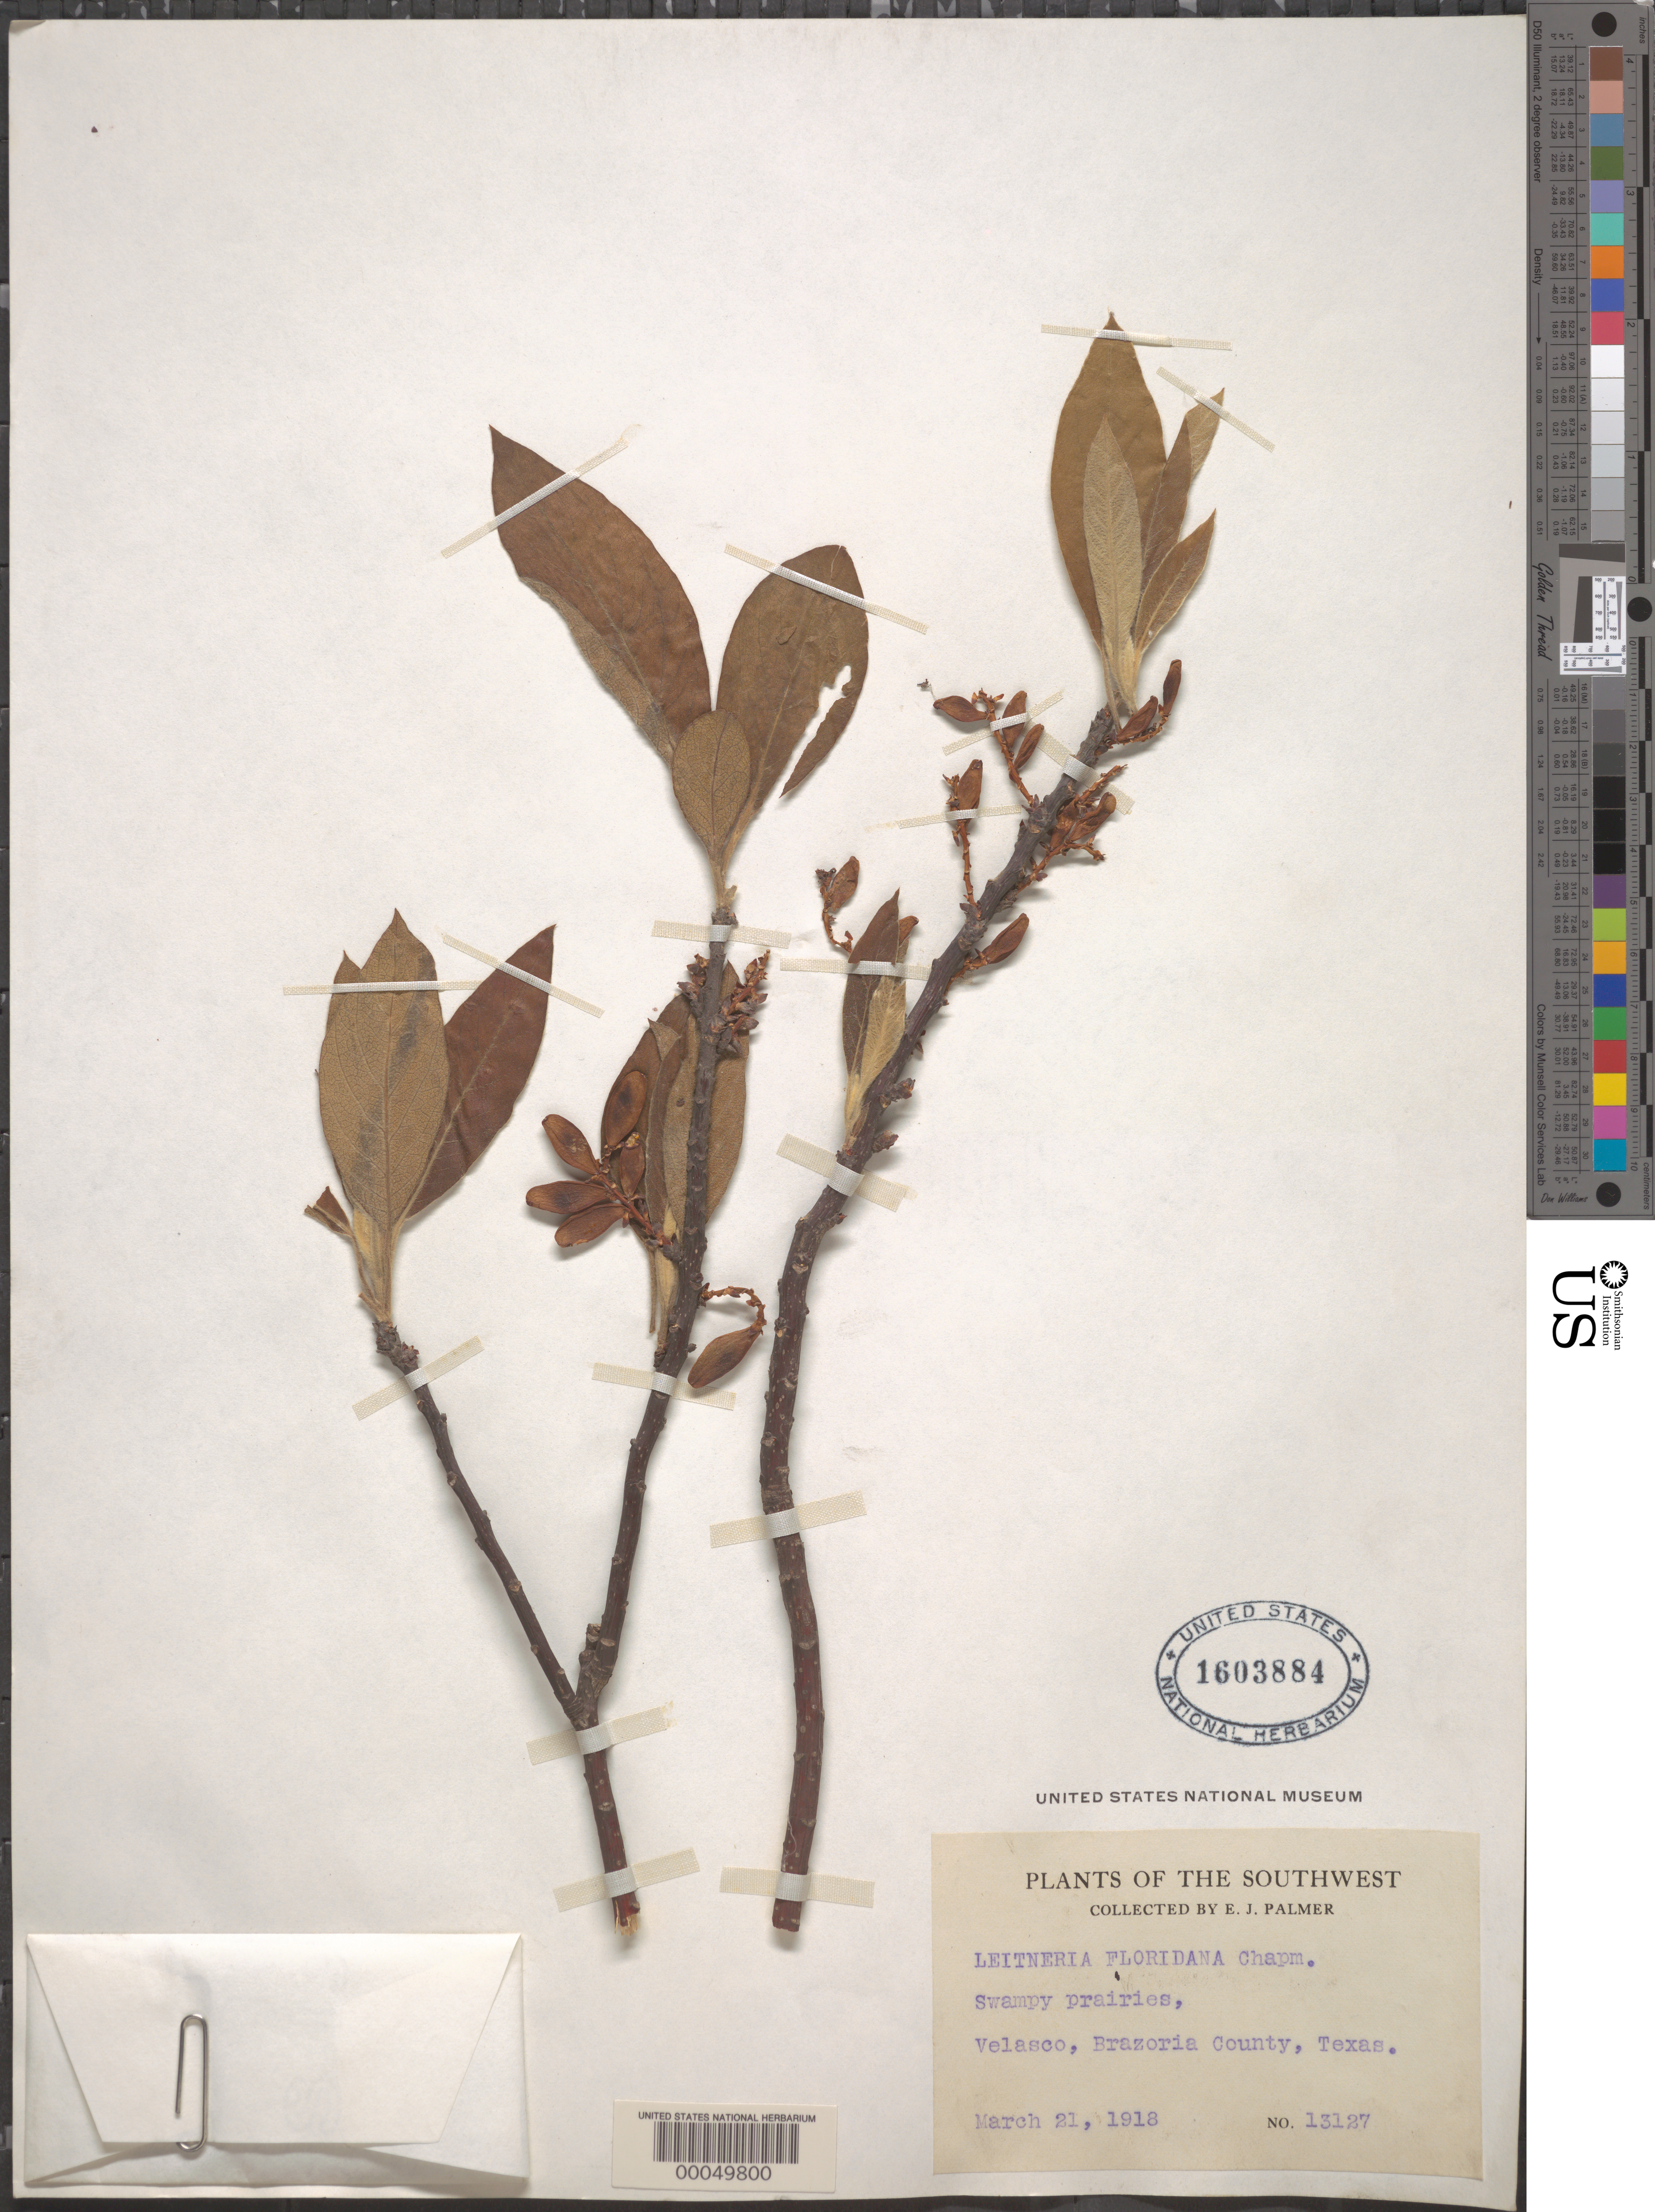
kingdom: Plantae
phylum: Tracheophyta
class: Magnoliopsida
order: Sapindales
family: Simaroubaceae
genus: Leitneria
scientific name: Leitneria floridana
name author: Chapm.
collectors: E. J. Palmer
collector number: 13127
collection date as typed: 21 Mar 1918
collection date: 1918-03-21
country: United States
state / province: Texas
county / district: Brazoria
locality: Swampy prairies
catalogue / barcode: US 1603884